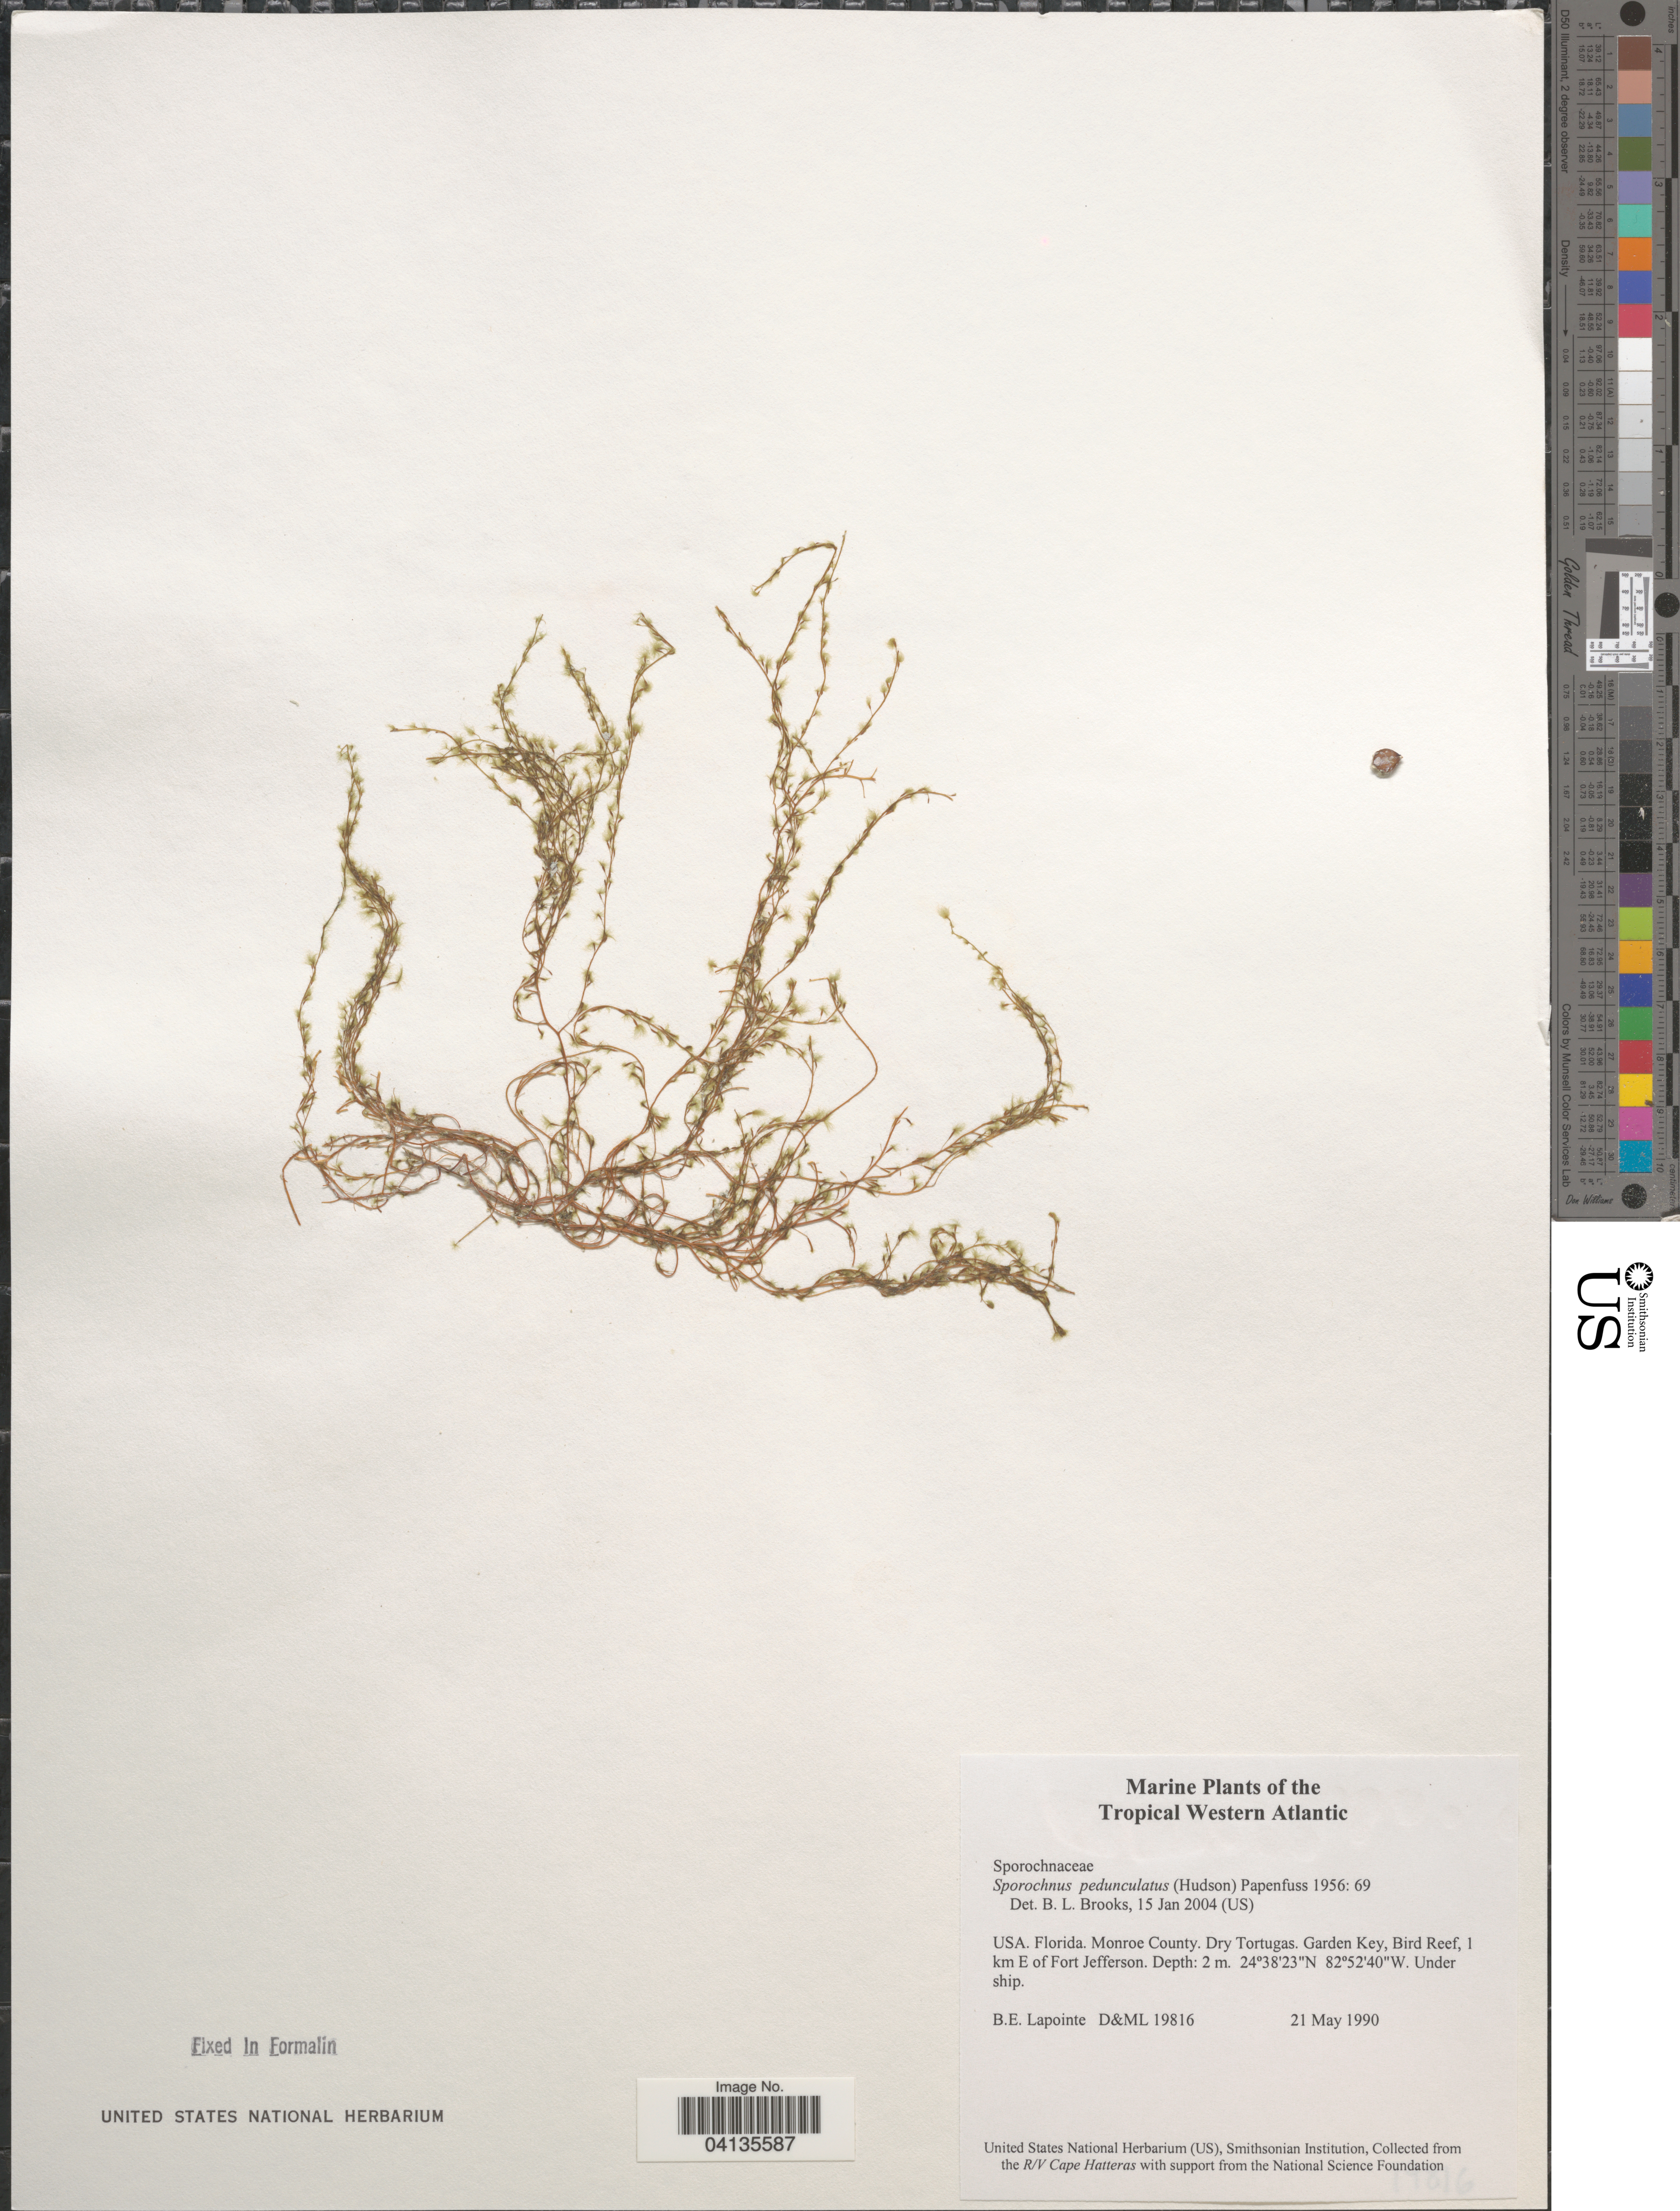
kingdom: Chromista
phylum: Ochrophyta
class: Phaeophyceae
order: Sporochnales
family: Sporochnaceae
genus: Sporochnus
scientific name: Sporochnus pedunculatus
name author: (Huds.) C. Agardh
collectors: B. Lapointe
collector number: D&ML19816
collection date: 1990-05-21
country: United States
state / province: Florida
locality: Tropical Western Atlantic. Monroe County. Dry Tortugas. Garden Key, Bird Reef, 1 km E of Fort Jefferson. Under ship.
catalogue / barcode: US 238627